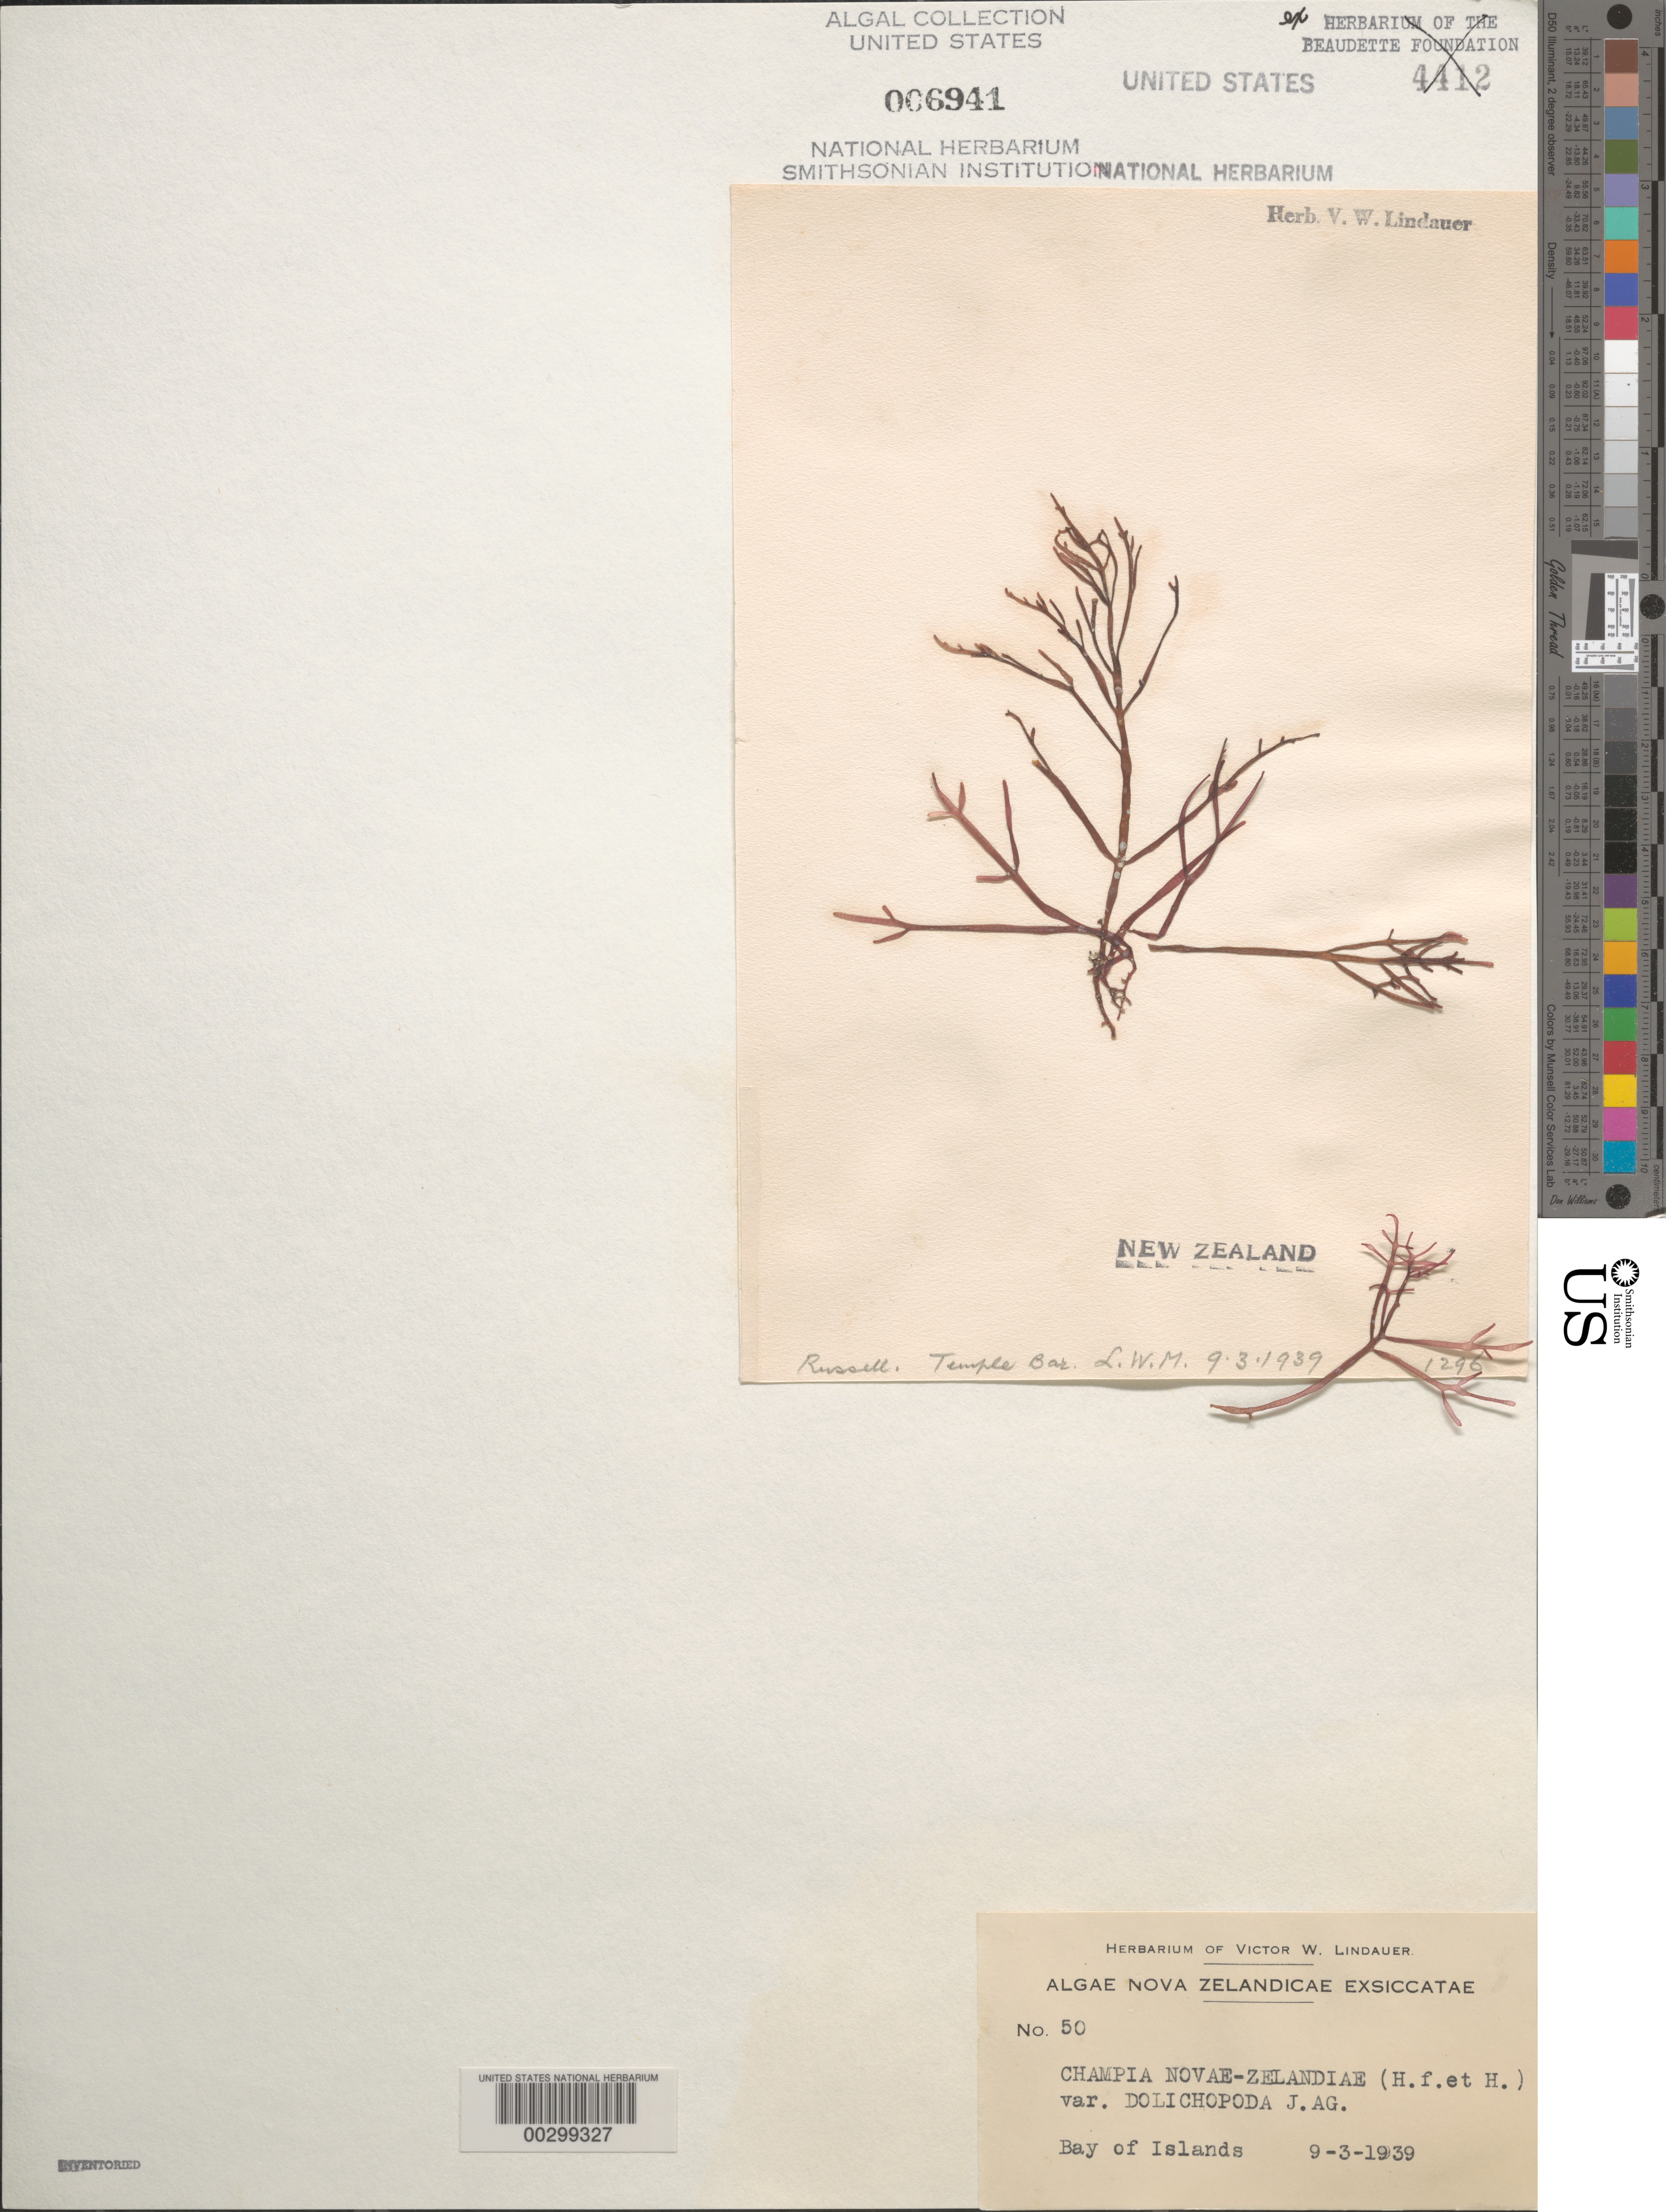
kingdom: Plantae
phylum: Rhodophyta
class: Florideophyceae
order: Rhodymeniales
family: Champiaceae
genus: Champia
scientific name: Champia novae-zelandiae var. dolichopoda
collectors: V. Lindauer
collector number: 50 & 1296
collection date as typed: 09 Mar 1939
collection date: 1939-03-09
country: New Zealand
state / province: Northland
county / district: Far North District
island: North Island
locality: Russell, Temple Bar, Bay of Islands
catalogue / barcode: US 6941